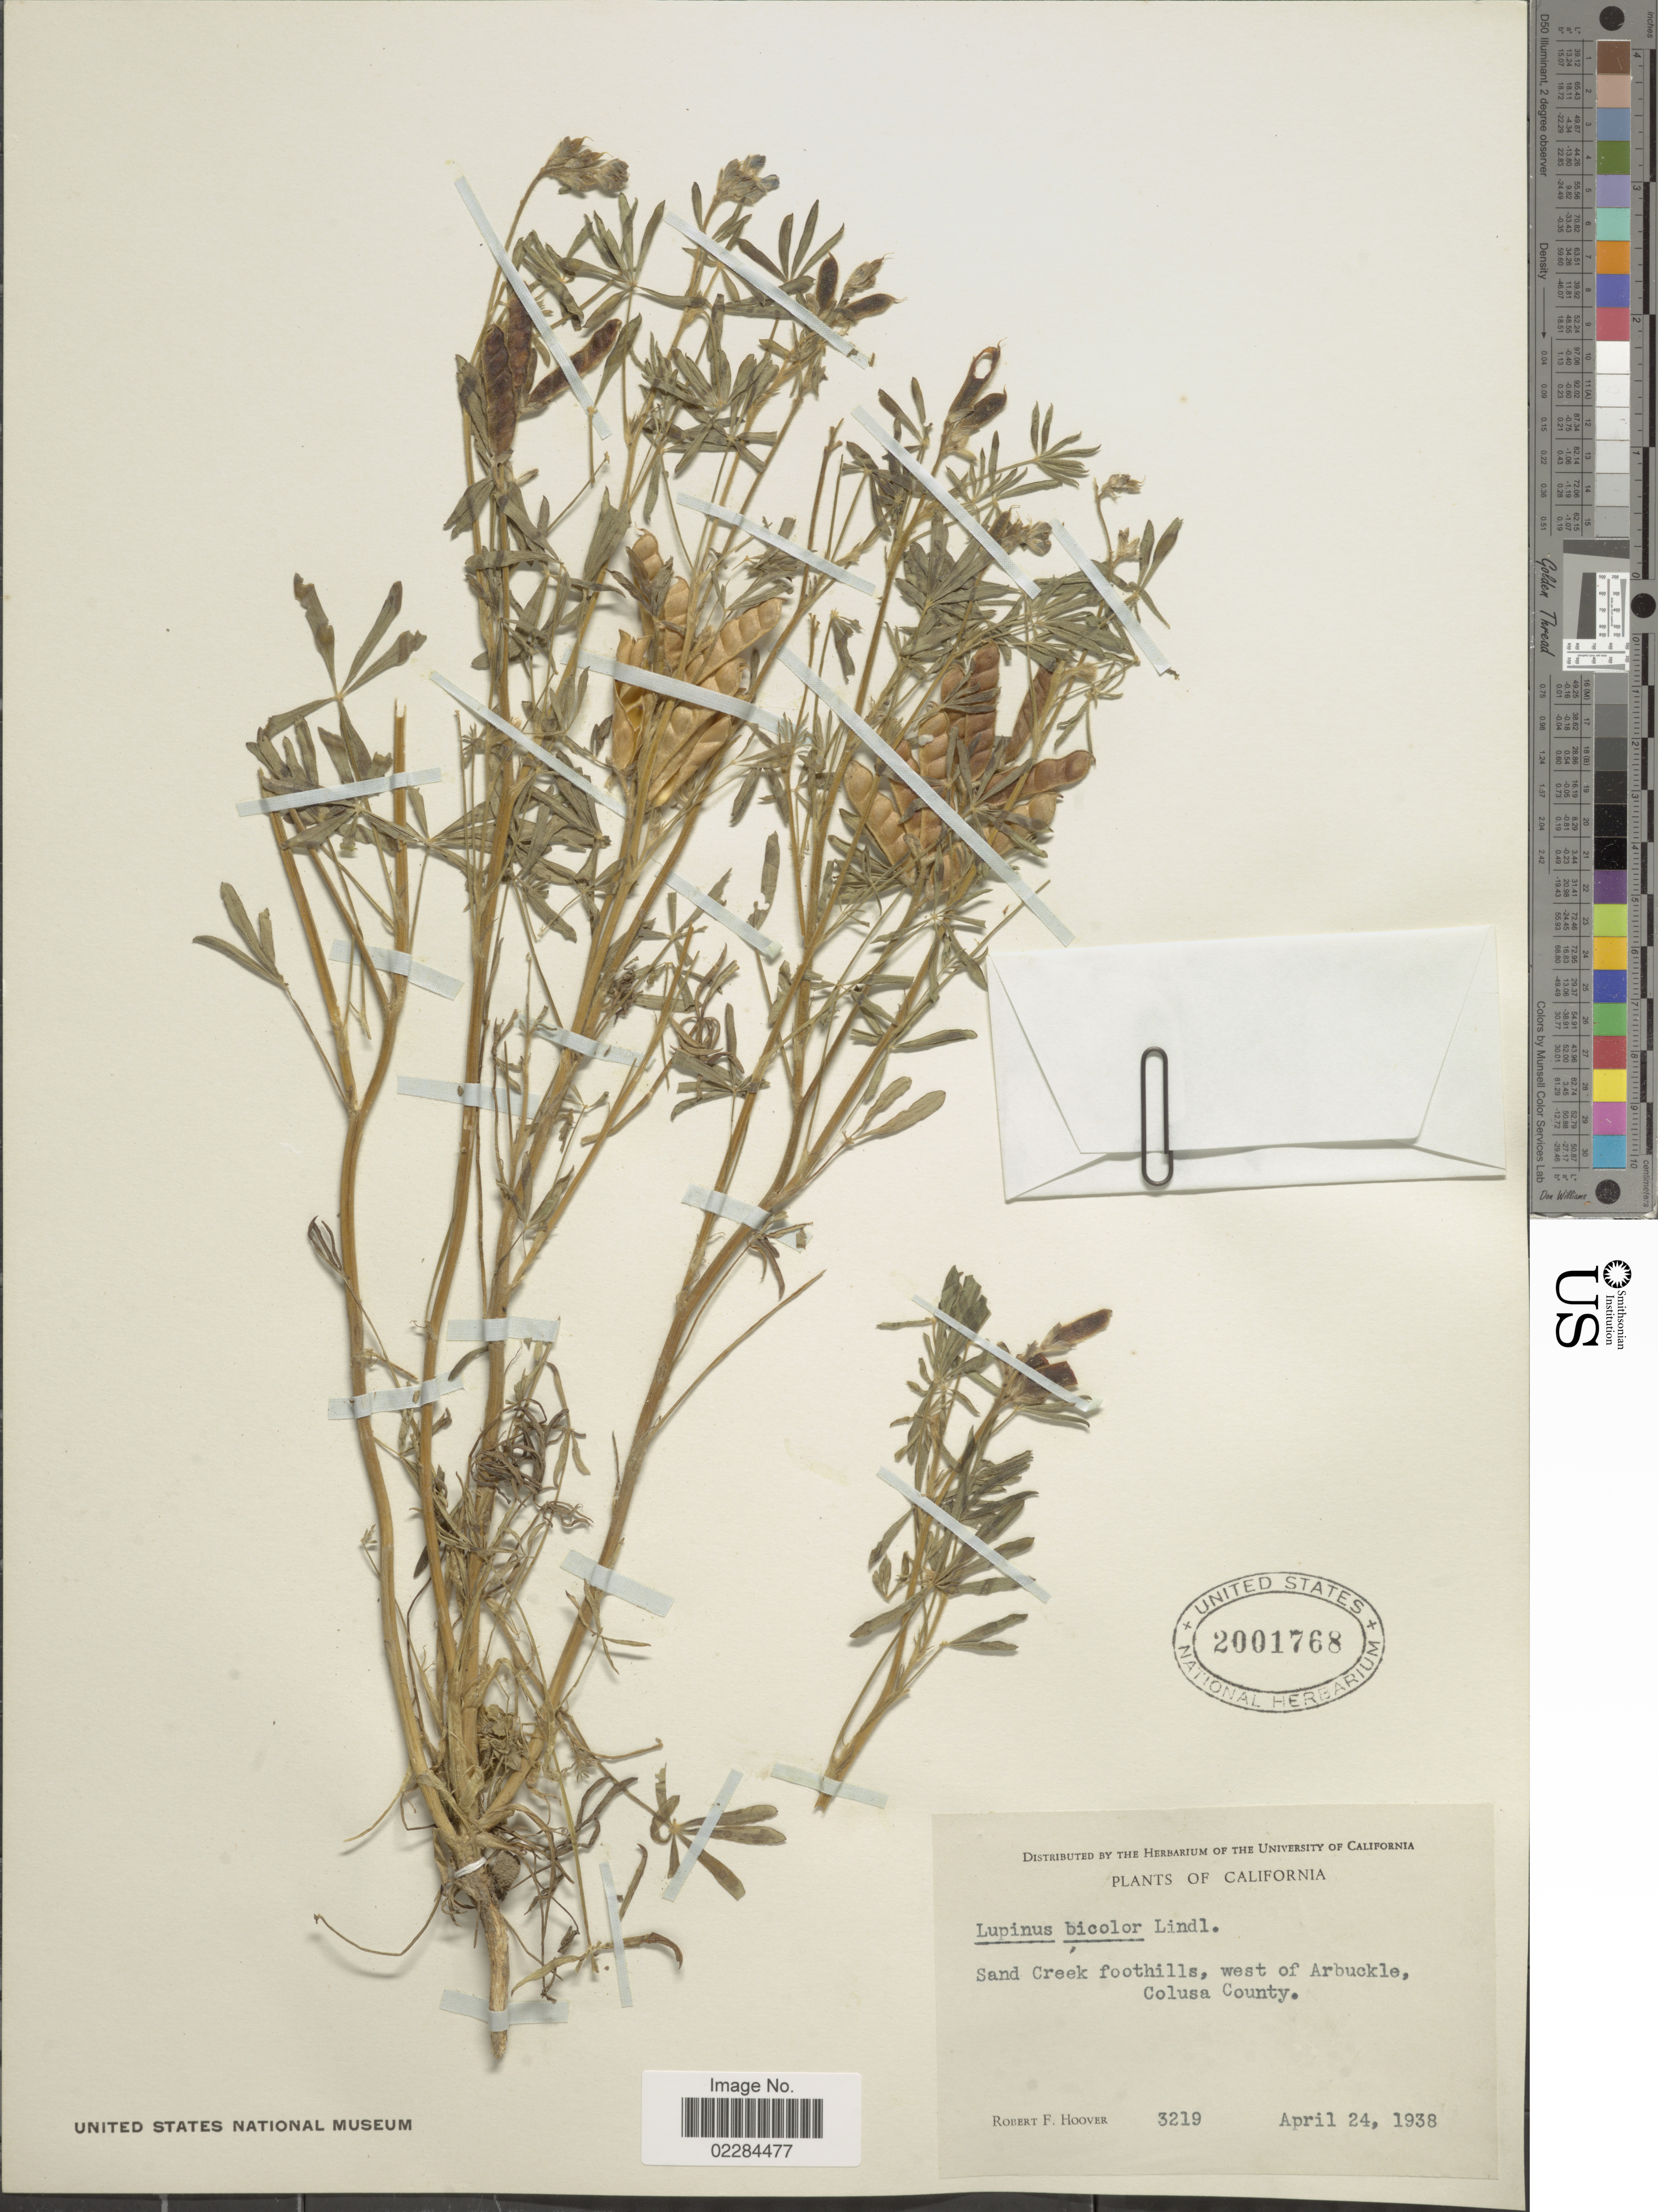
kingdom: Plantae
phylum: Tracheophyta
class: Magnoliopsida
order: Fabales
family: Fabaceae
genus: Lupinus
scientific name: Lupinus bicolor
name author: Lindl.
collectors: R. F. Hoover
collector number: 3219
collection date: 1938-04-24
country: United States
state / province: California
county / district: Colusa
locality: Sand Creek foothills, west of Arbuckle, Colusa County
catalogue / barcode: US 2001768